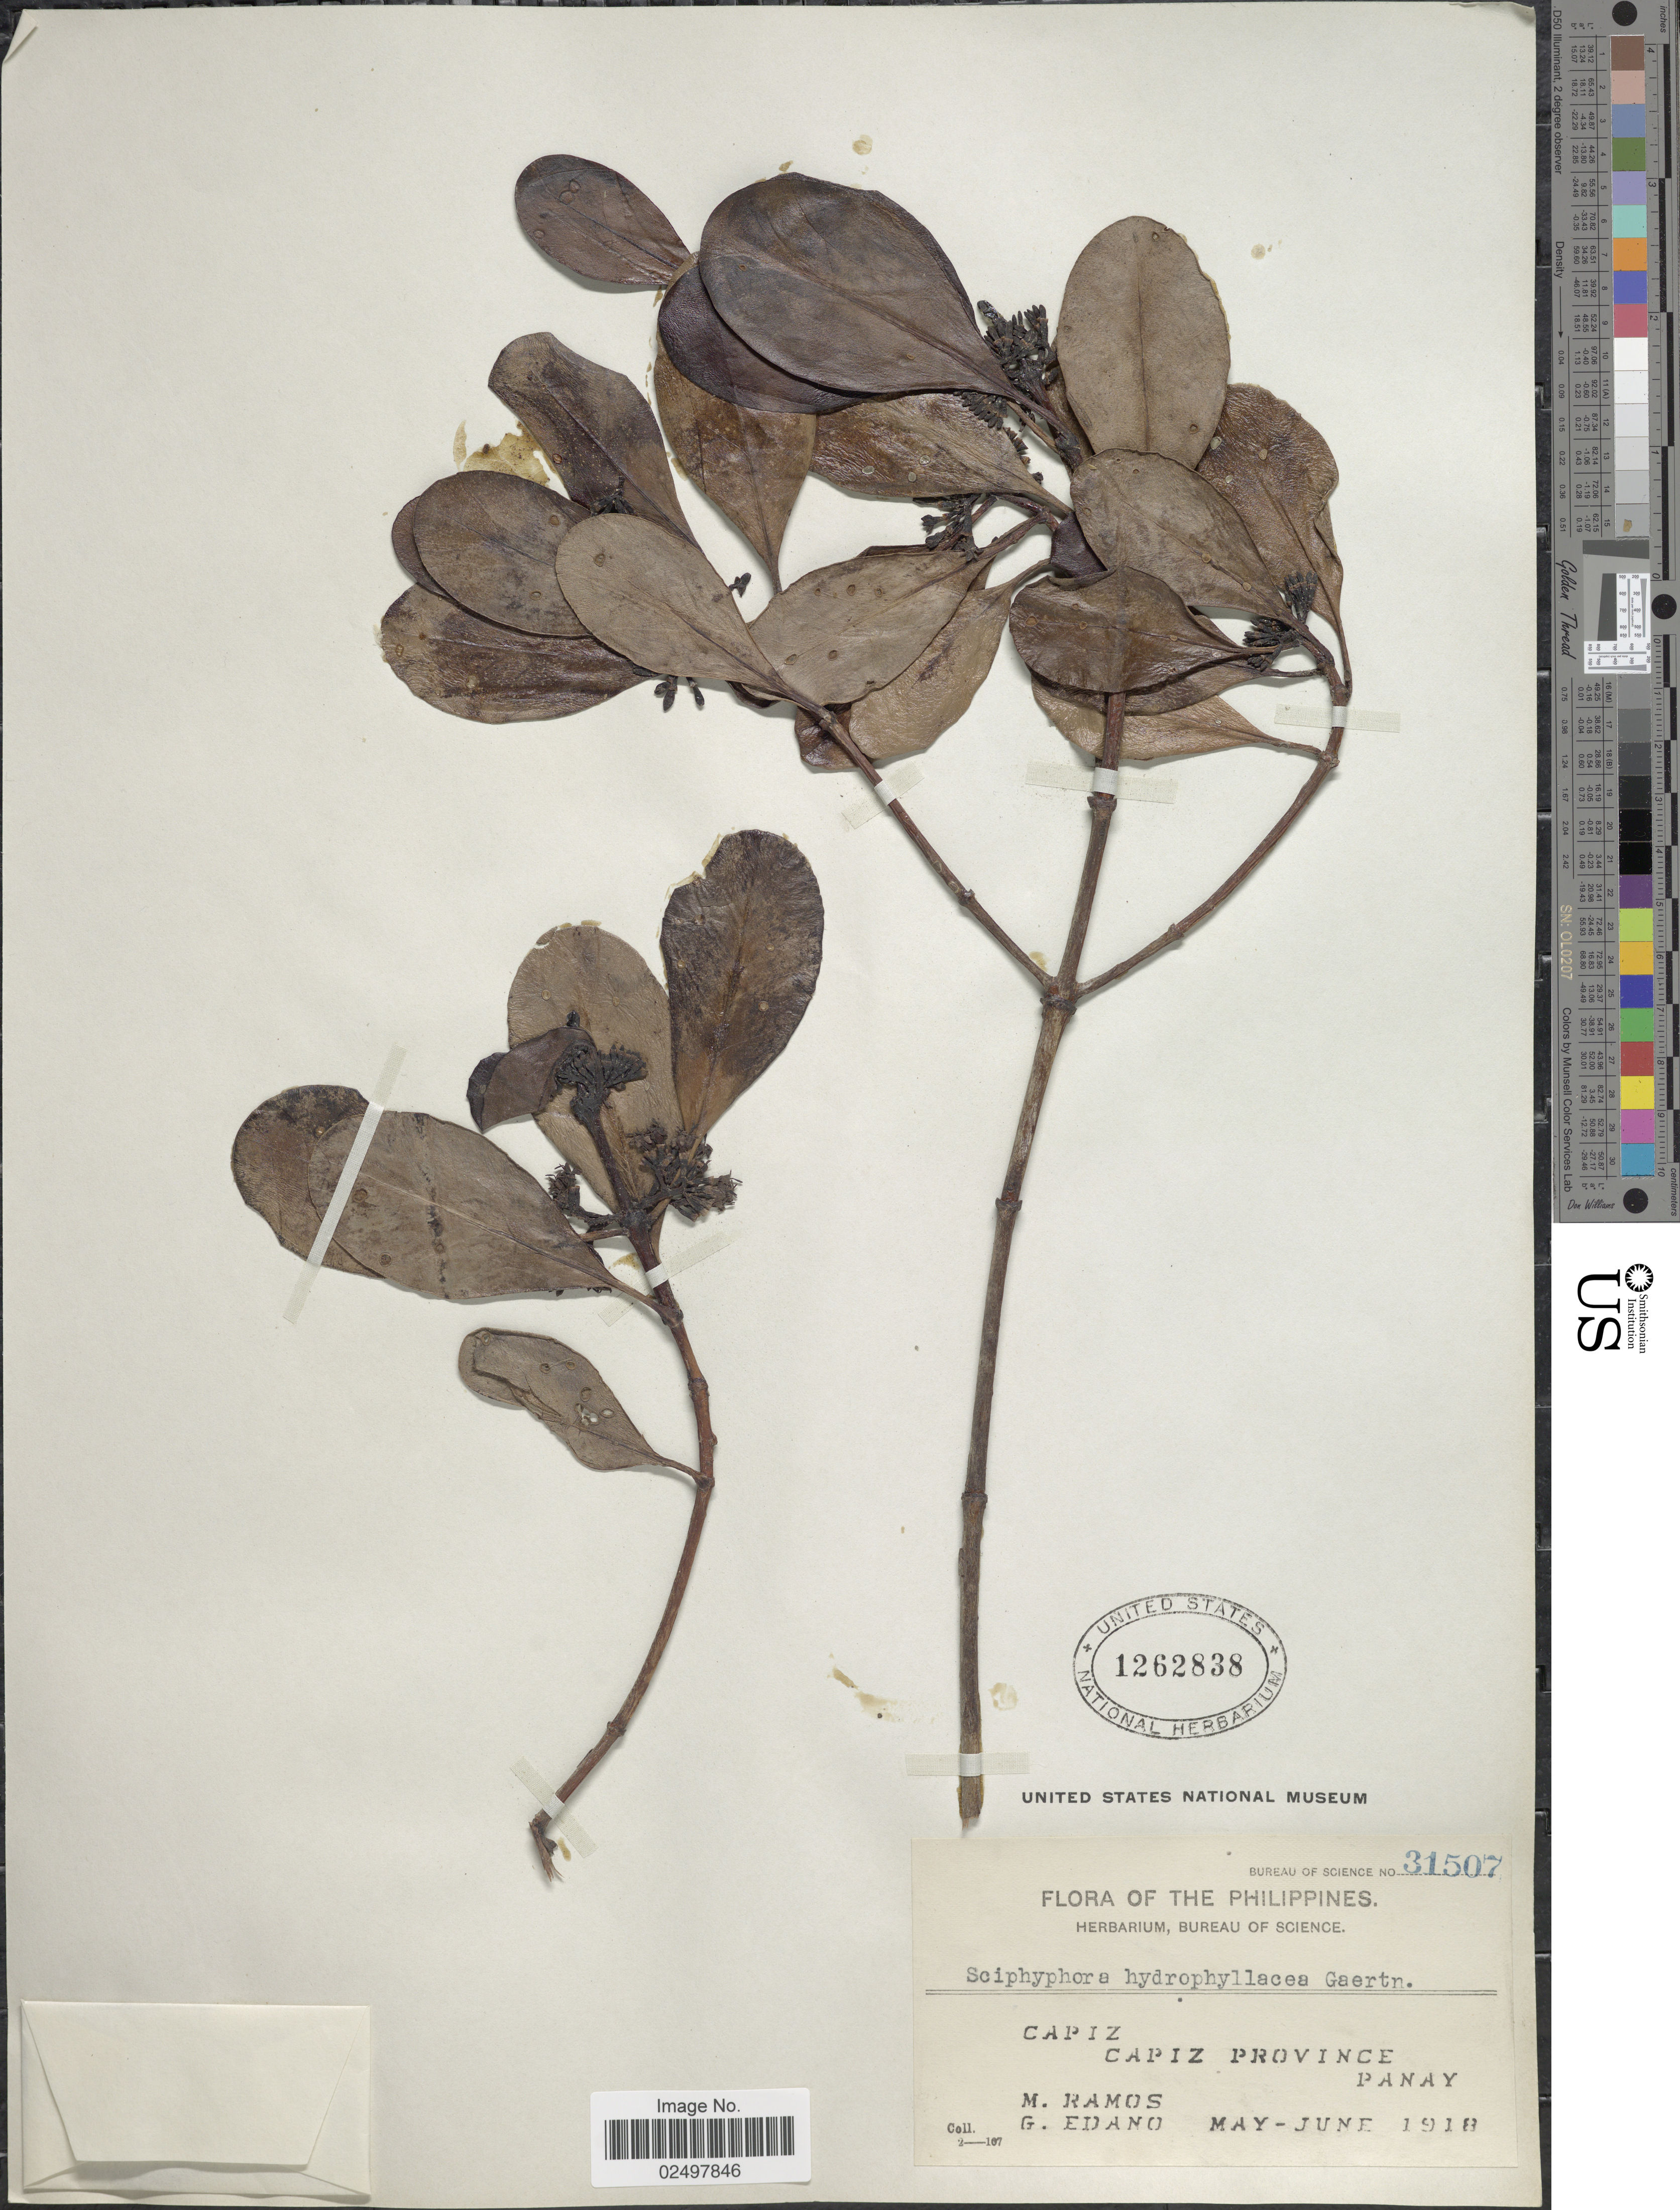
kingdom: Plantae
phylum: Tracheophyta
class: Magnoliopsida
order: Gentianales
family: Rubiaceae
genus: Scyphiphora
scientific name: Scyphiphora hydrophyllacea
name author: Gaertn.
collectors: M. Ramos & G. Edaño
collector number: Bureau of Science 31507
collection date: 1918-05/1918-06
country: Philippines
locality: Capiz, Capiz Province, Panay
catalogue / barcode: US 1262838